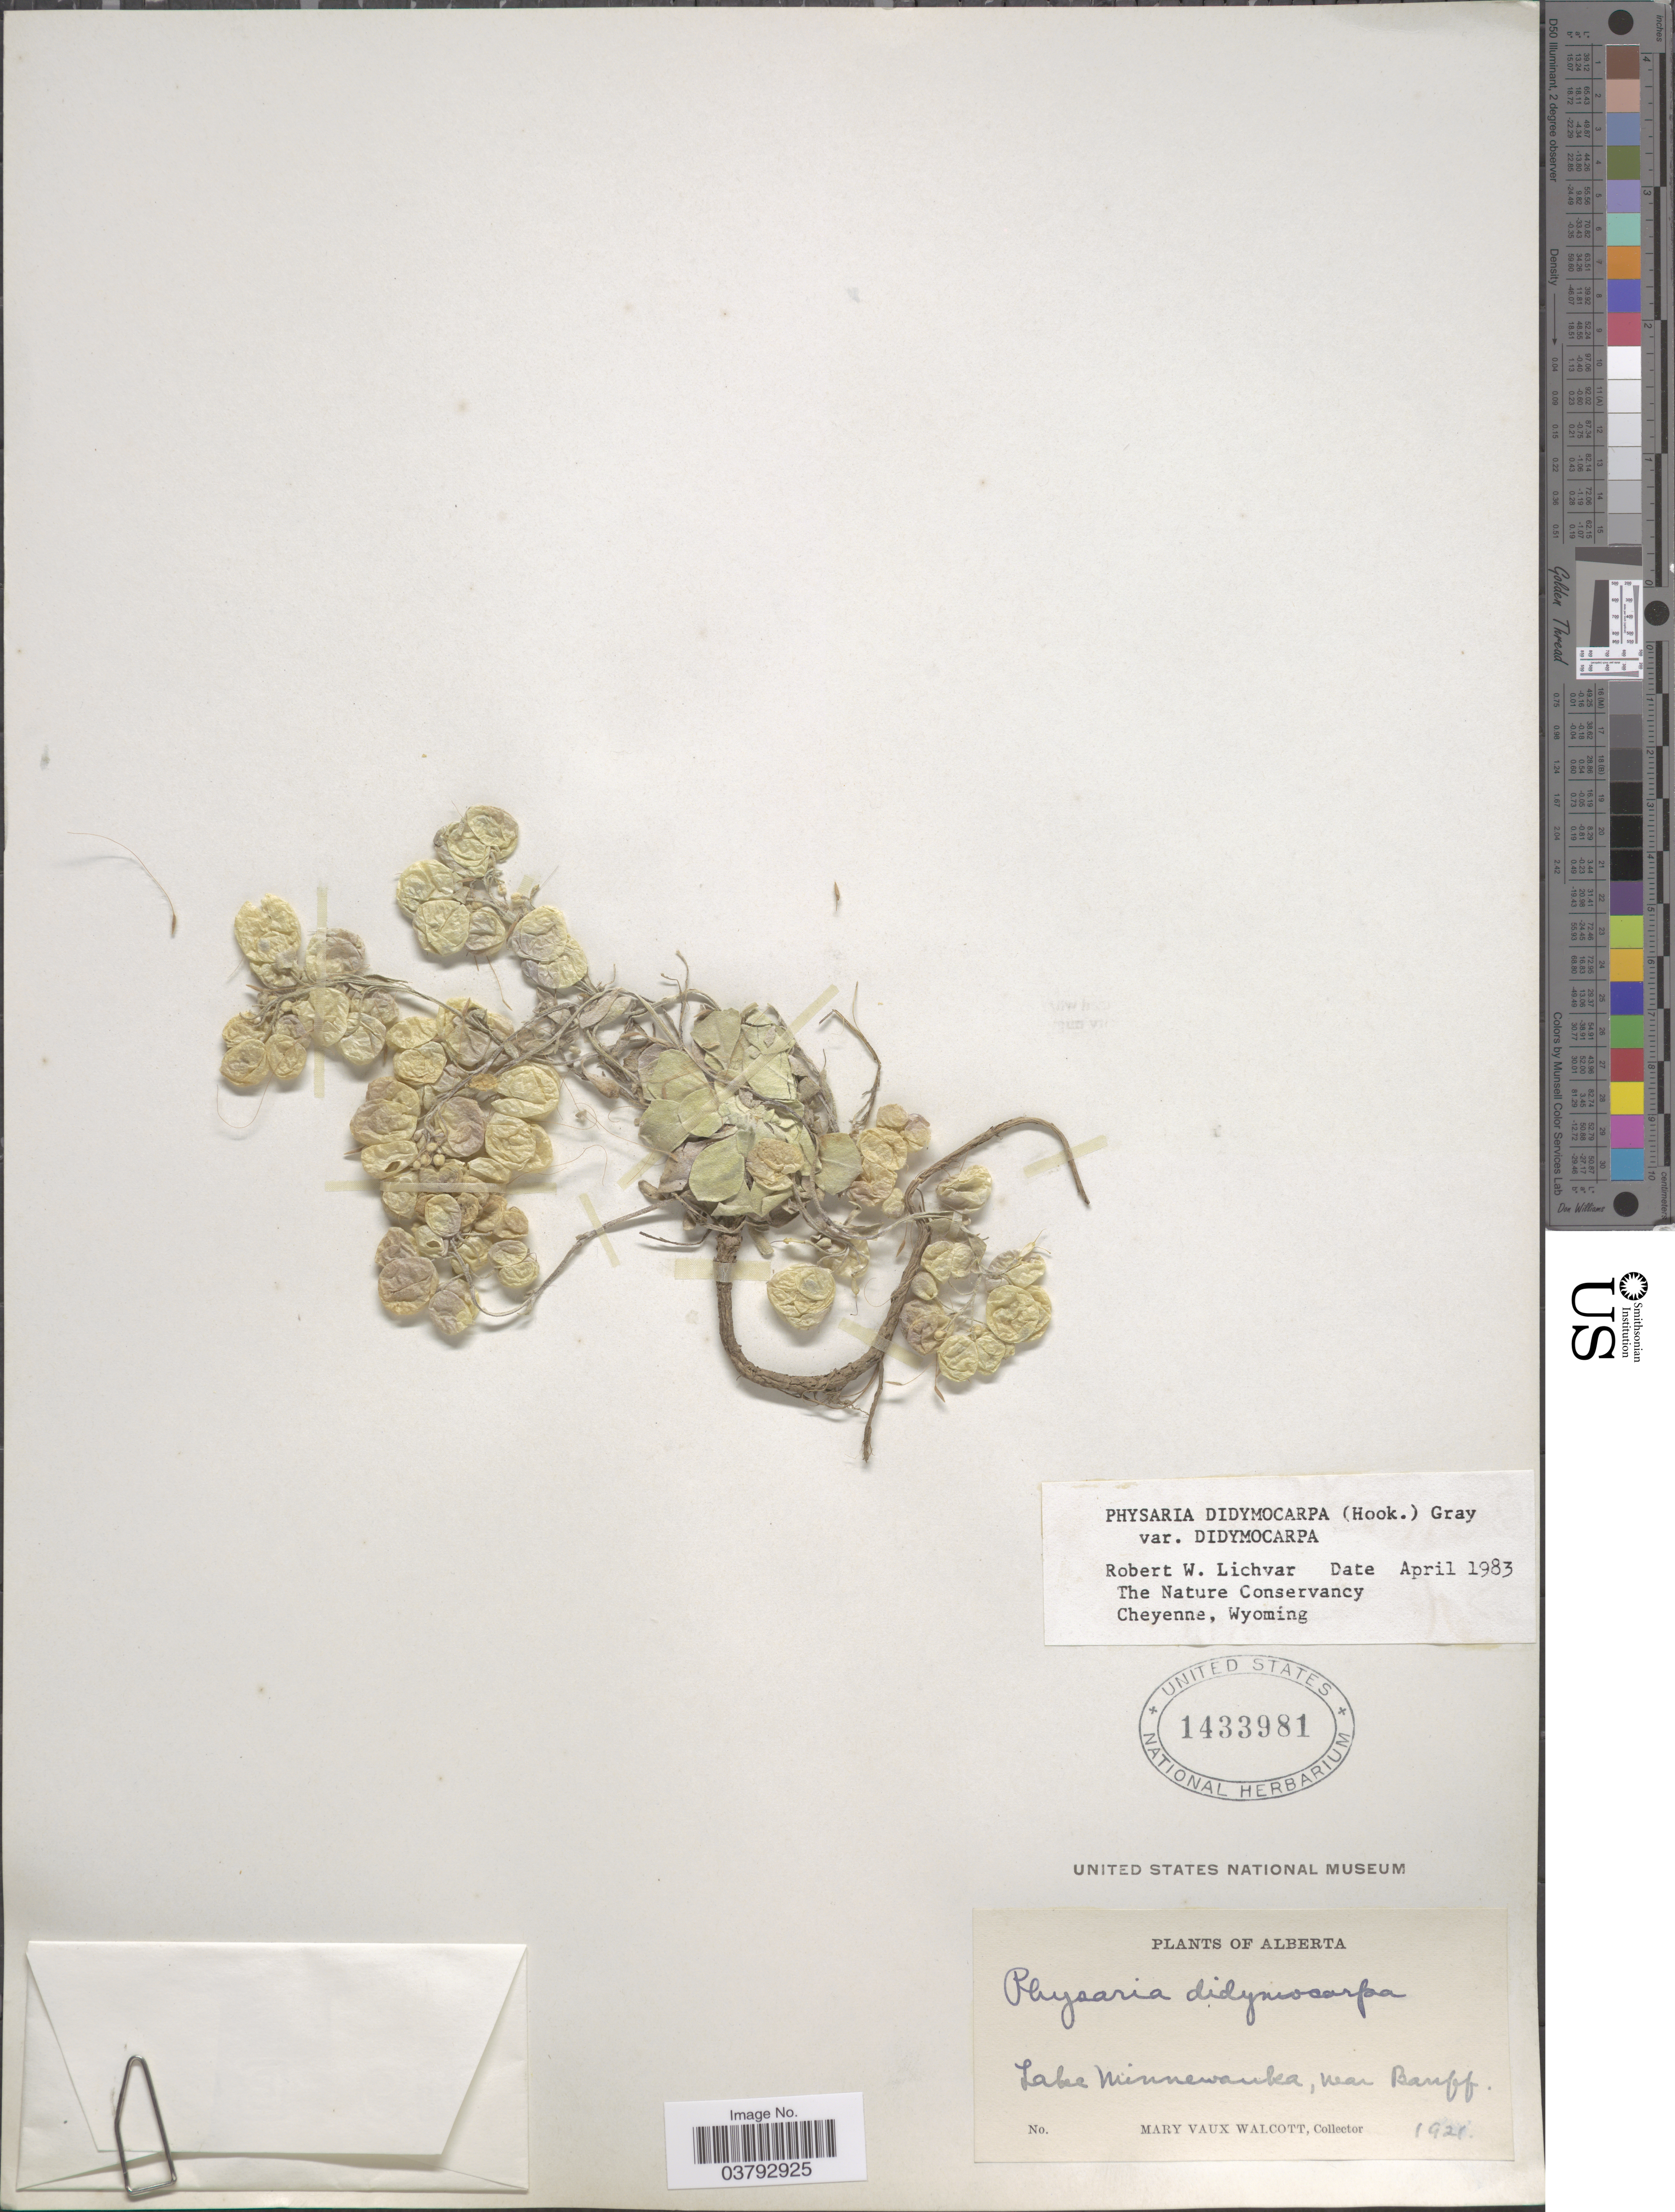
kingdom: Plantae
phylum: Tracheophyta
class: Magnoliopsida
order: Brassicales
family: Brassicaceae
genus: Physaria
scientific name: Physaria didymocarpa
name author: (Hook.) A. Gray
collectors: M. Walcott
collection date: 1921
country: Canada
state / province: Alberta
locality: Lake Minnewanka, near Banff.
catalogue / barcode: US 1433981